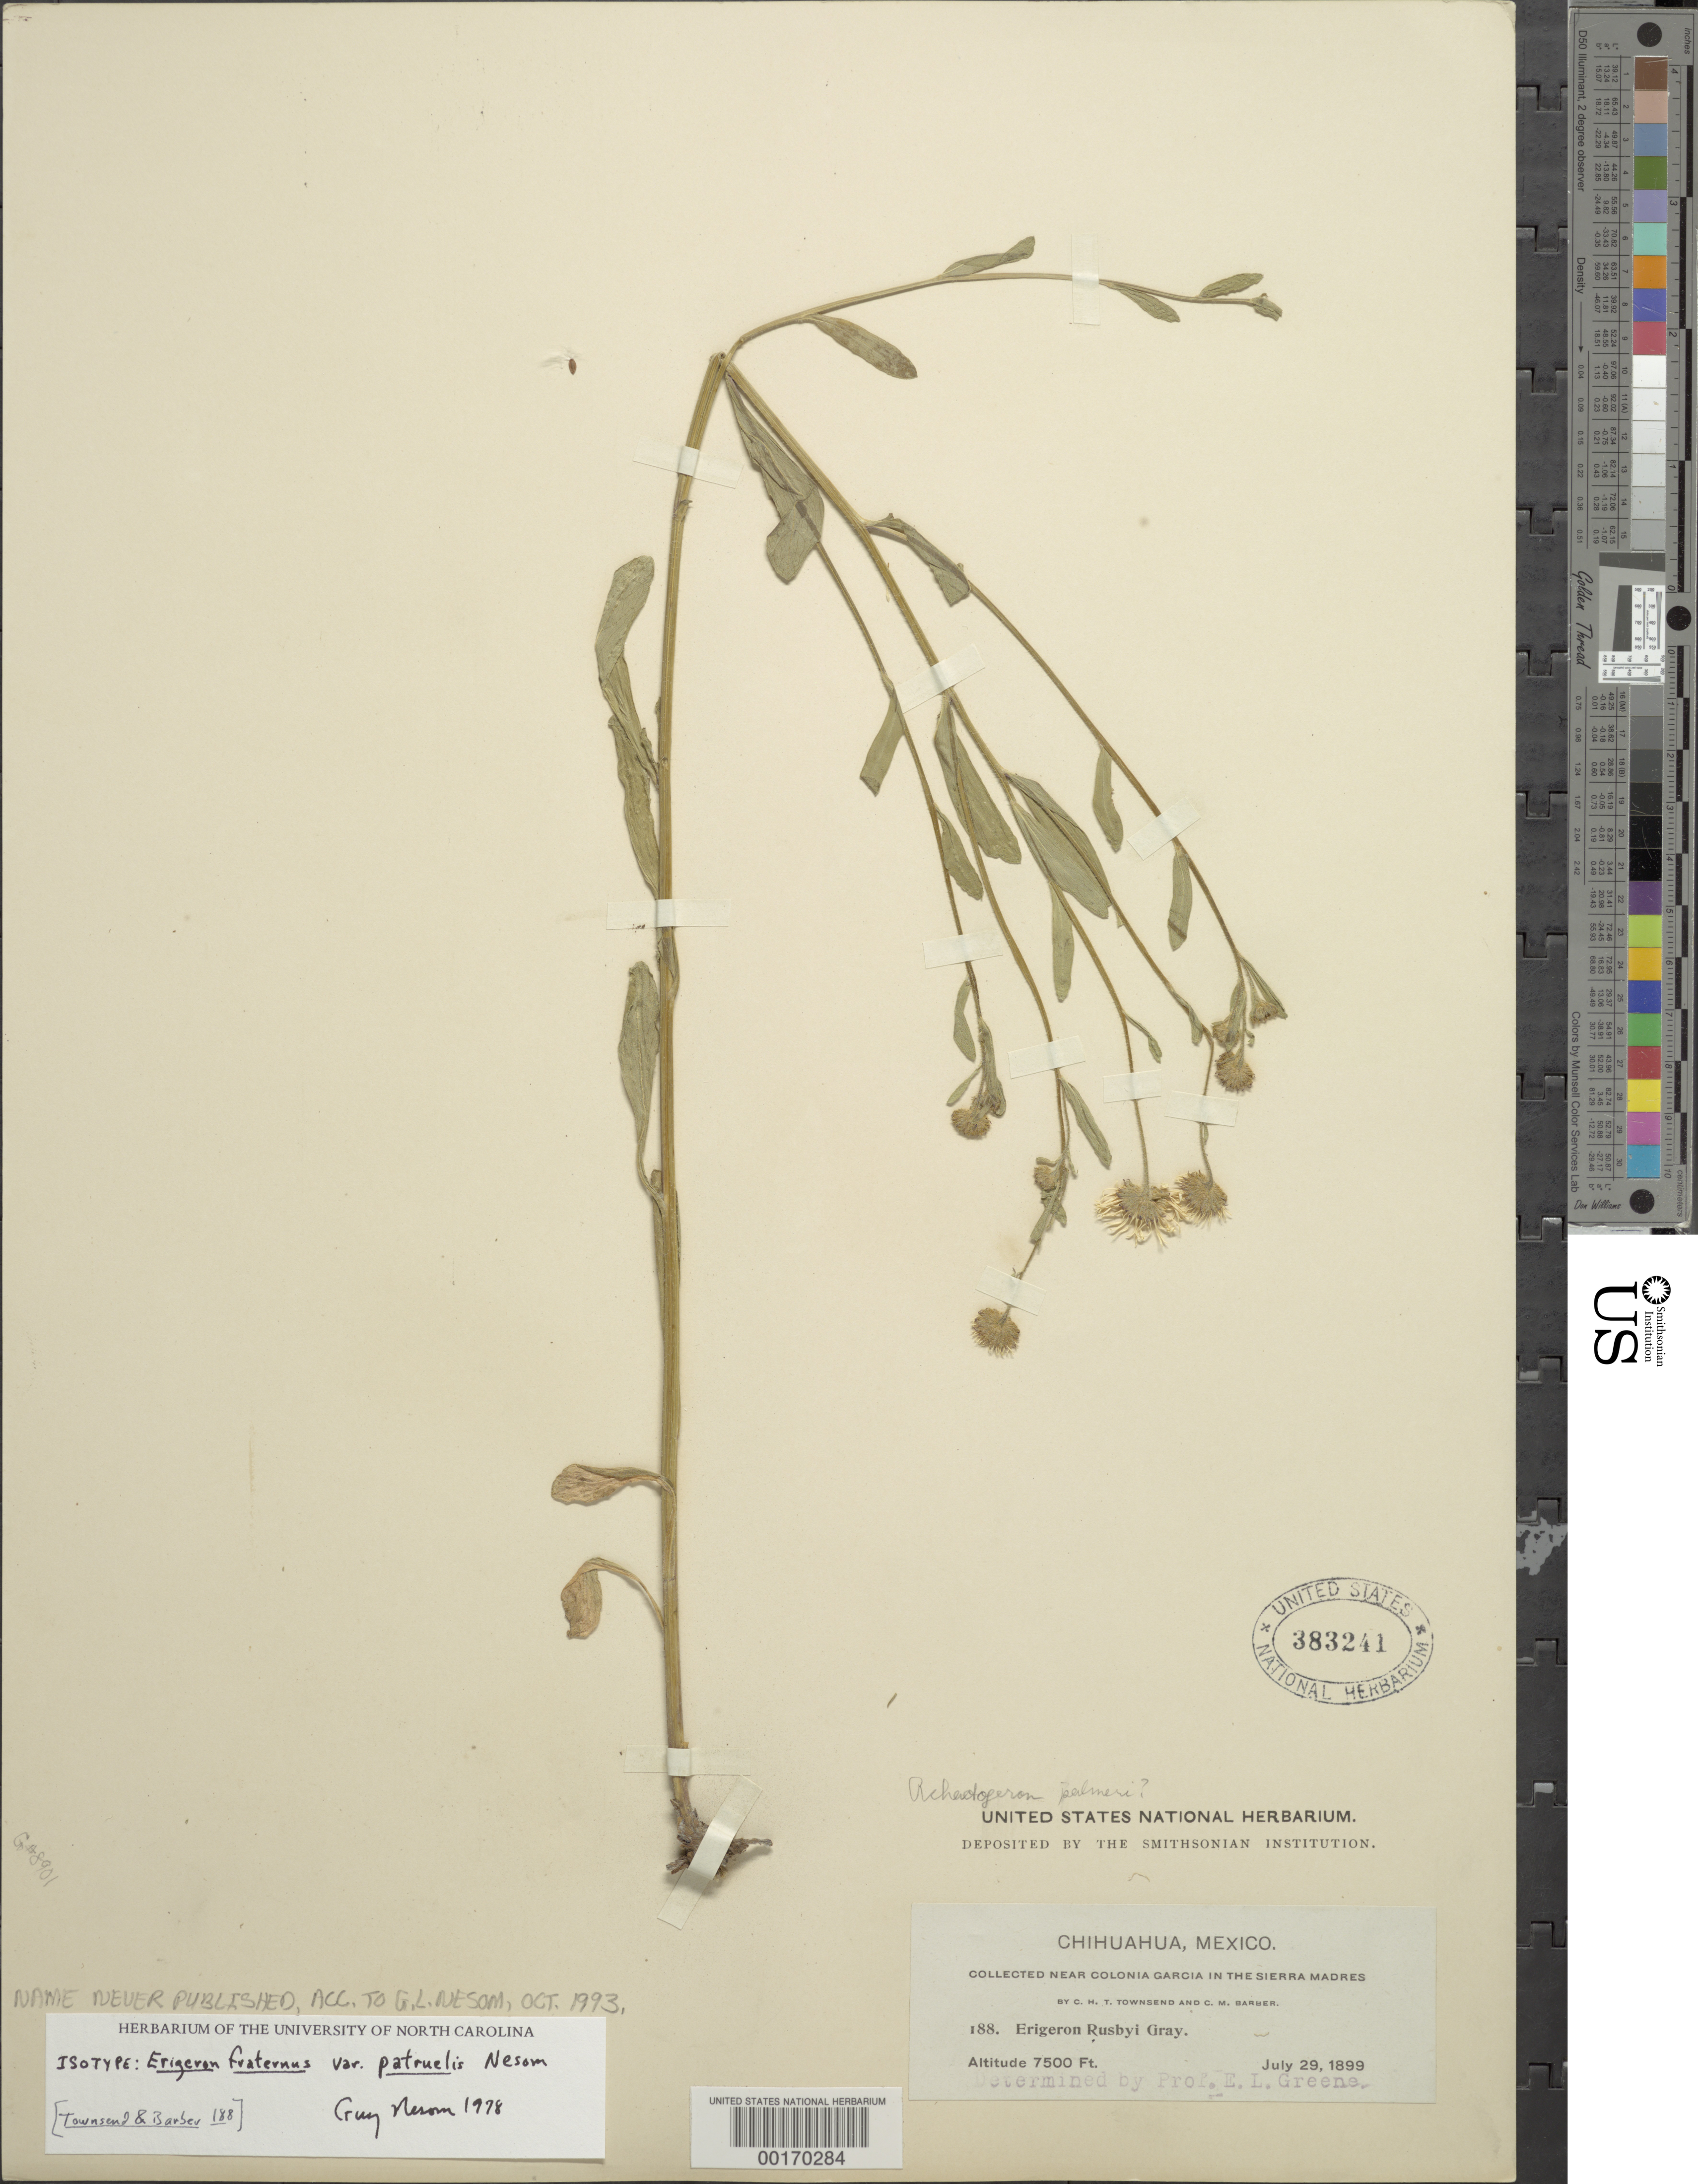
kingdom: Plantae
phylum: Tracheophyta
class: Magnoliopsida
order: Asterales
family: Asteraceae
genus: Erigeron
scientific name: Erigeron grayi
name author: A. Heller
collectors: C. H. T. Townsend & C. Barber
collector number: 188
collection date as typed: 29 Jul 1899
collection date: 1899-07-29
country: Mexico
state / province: Chihuahua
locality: Near Colonia Garcia in Sierra Madres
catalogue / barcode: US 383241